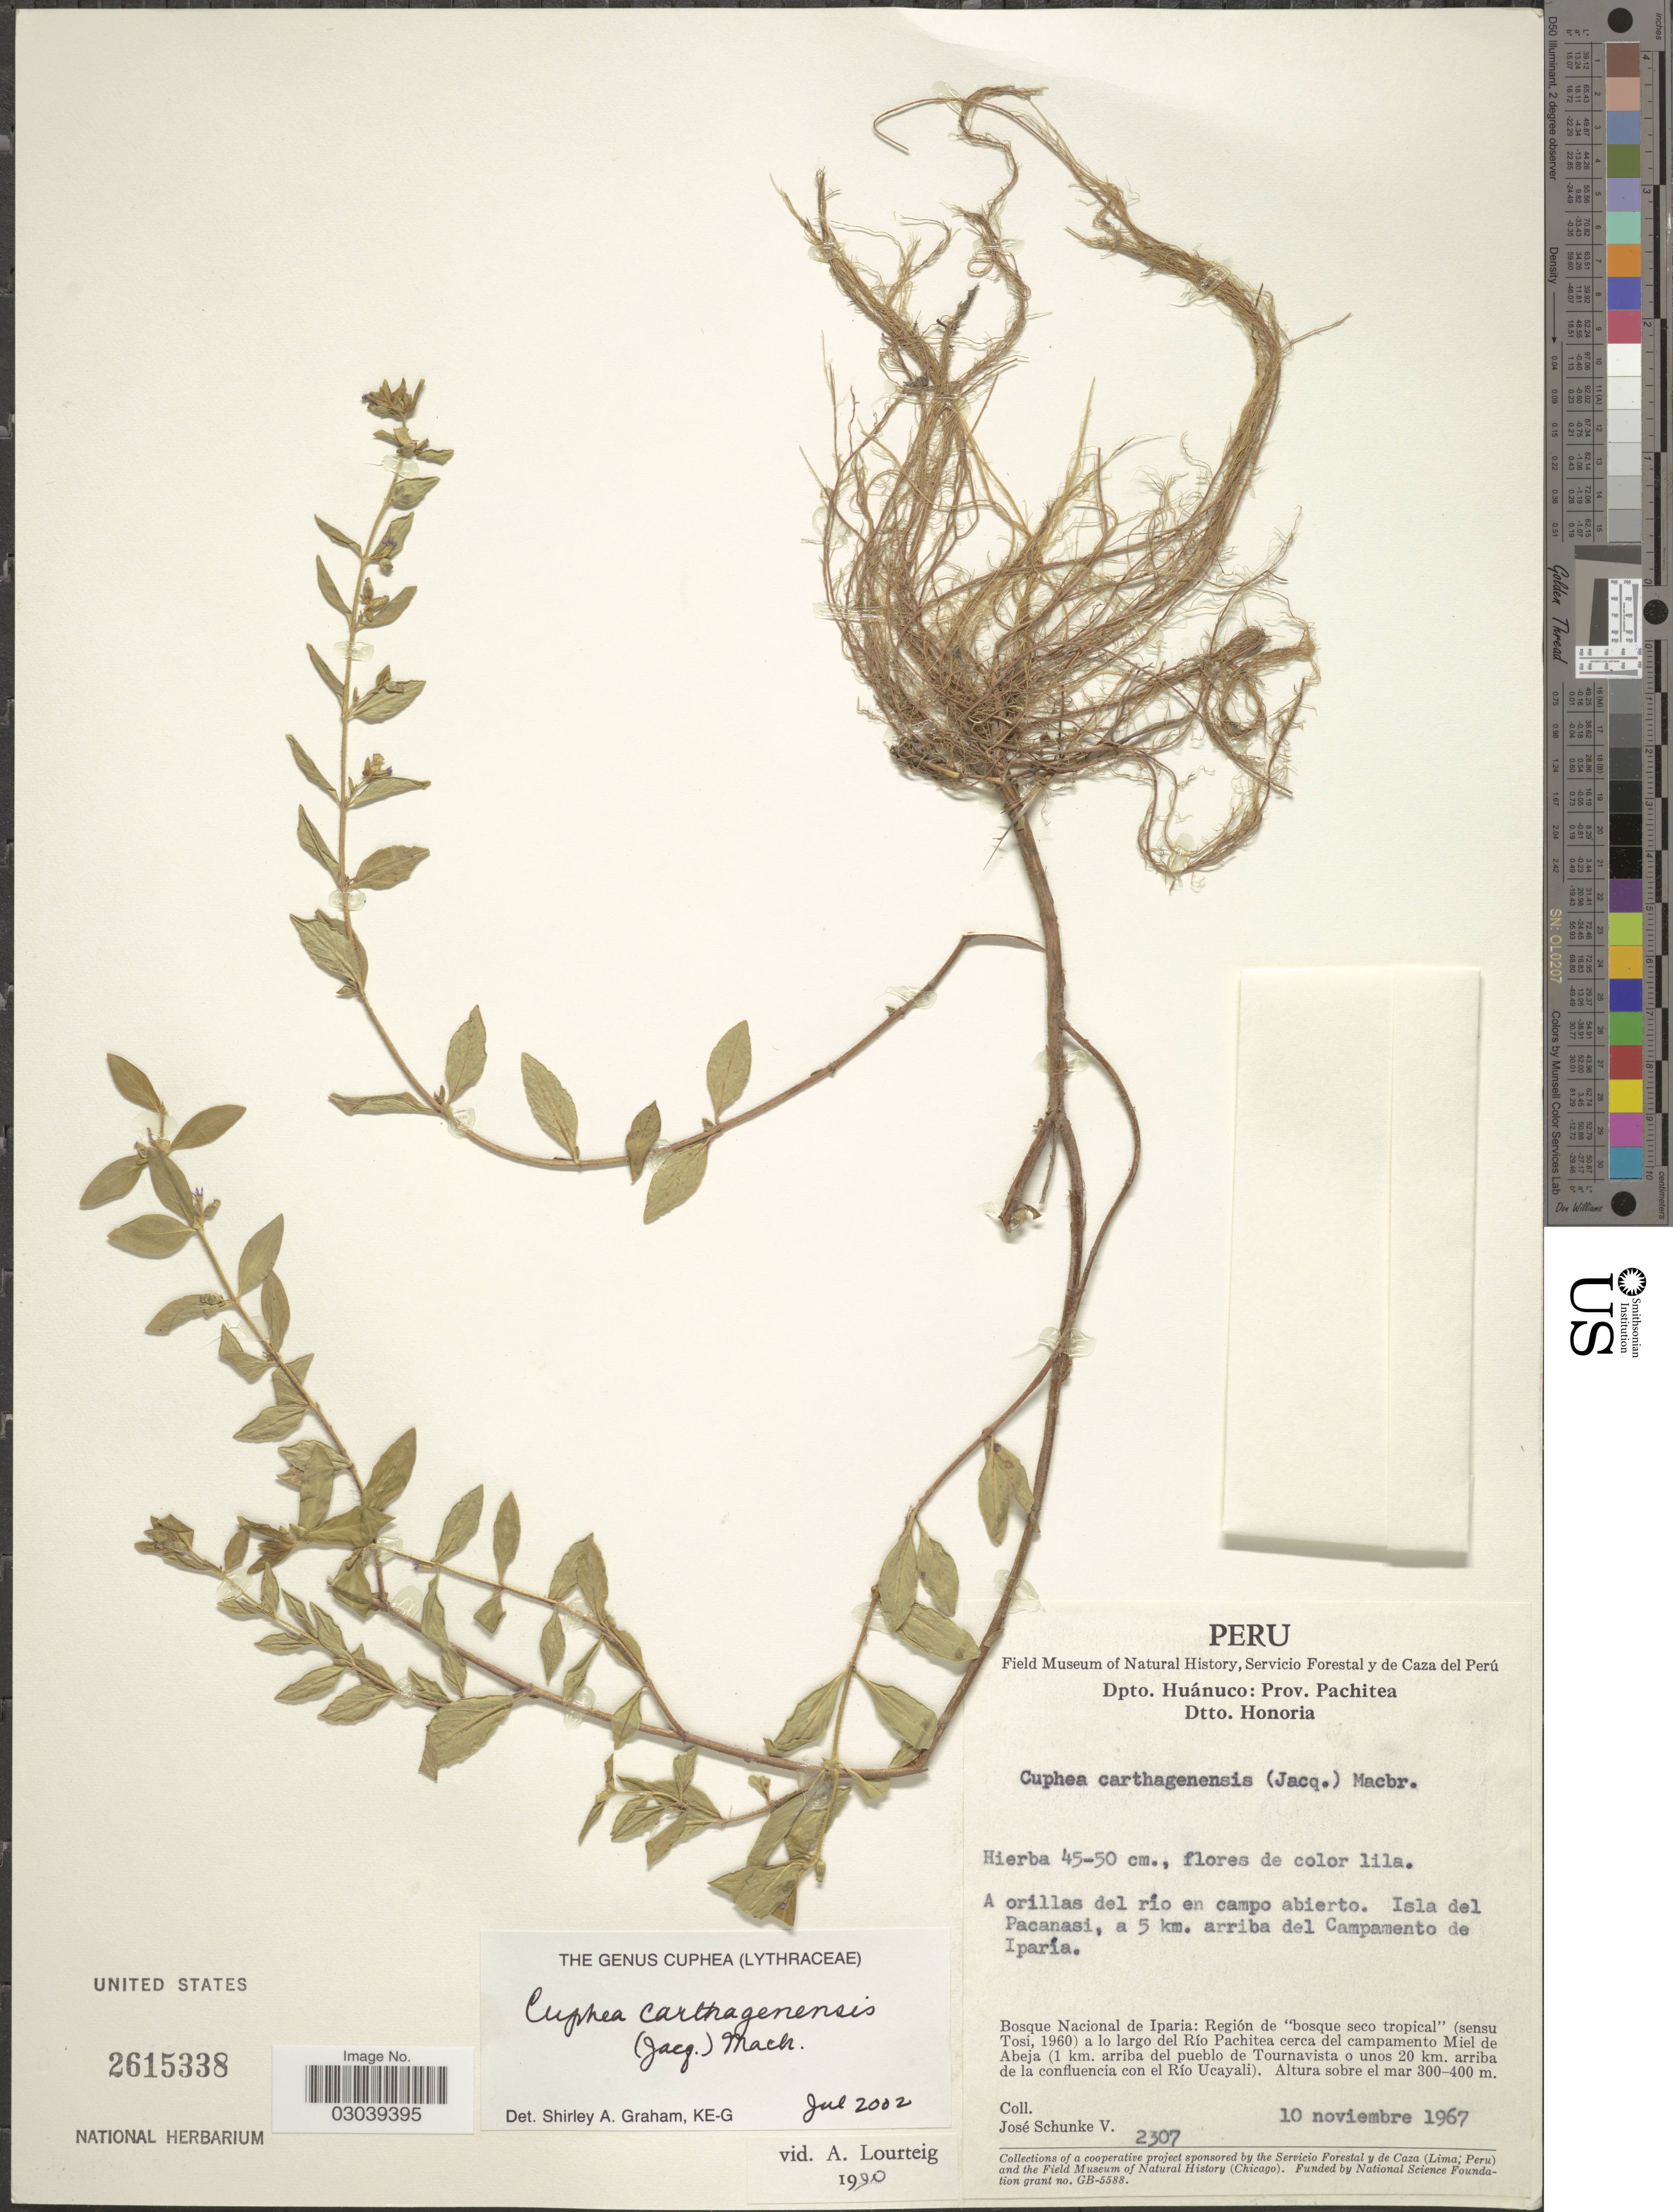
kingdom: Plantae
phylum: Tracheophyta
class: Magnoliopsida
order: Myrtales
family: Lythraceae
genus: Cuphea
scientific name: Cuphea carthagenensis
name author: (Jacq.) J.F. Macbr.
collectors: J. Schunke Vigo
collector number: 2307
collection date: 1967-11-10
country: Peru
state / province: Huánuco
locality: Dpto. Huánuco: Prov. Pachitea. Dtto. Honoria. A orillas del río en campo abierto. Isla del Pacanasi, a 5 km. arriba del Campamento de Iparía. Bosque Nacional de Iparia: Región de "bosque seco tropical" a lo largo del Río Pachitea cerca del campamento Miel de Abeja (1 km. arriba del pueblo de Tournavista o unos 20 km. arriba de la confluencia con el Río Ucayali).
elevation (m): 300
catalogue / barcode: US 2615338